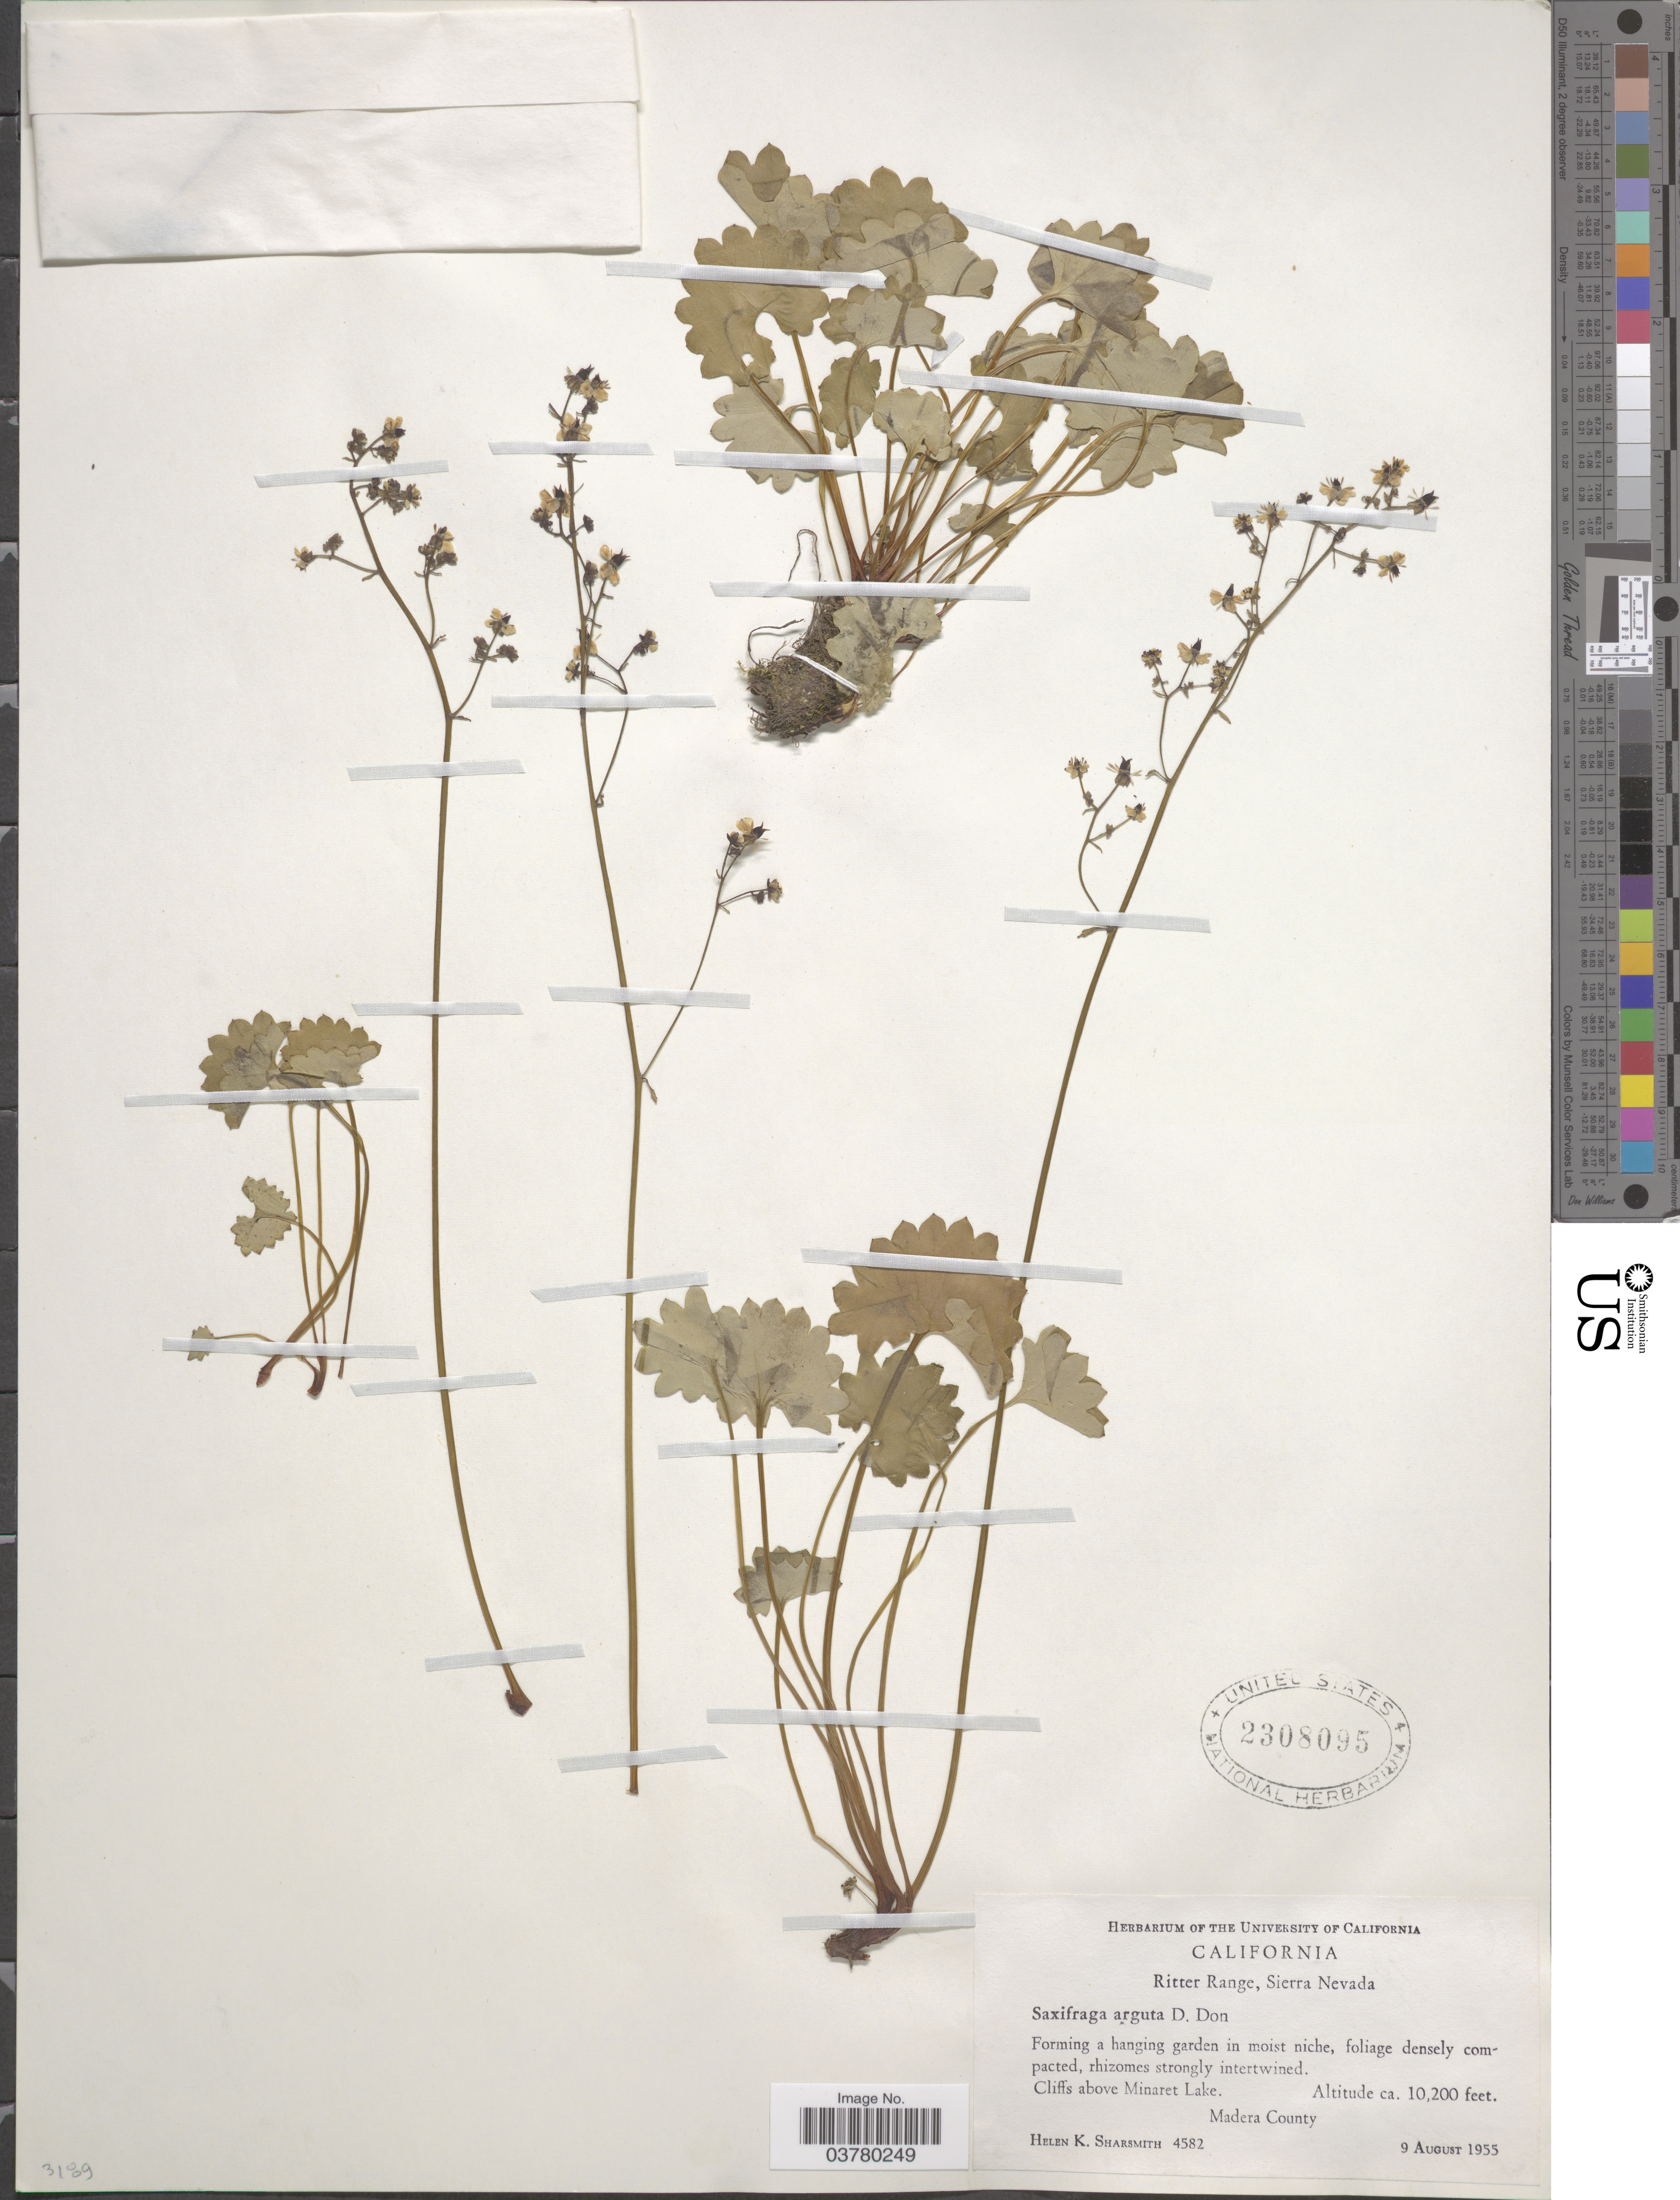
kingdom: Plantae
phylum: Tracheophyta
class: Magnoliopsida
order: Saxifragales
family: Saxifragaceae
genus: Micranthes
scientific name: Micranthes odontoloma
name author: (Piper) A. Heller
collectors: H. Sharsmith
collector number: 4582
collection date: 1955-08-09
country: United States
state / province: California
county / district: Madera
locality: Ritter Range, Sierra Nevada. Cliffs above Minaret Lake. Madera County.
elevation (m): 3109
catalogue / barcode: US 2308095